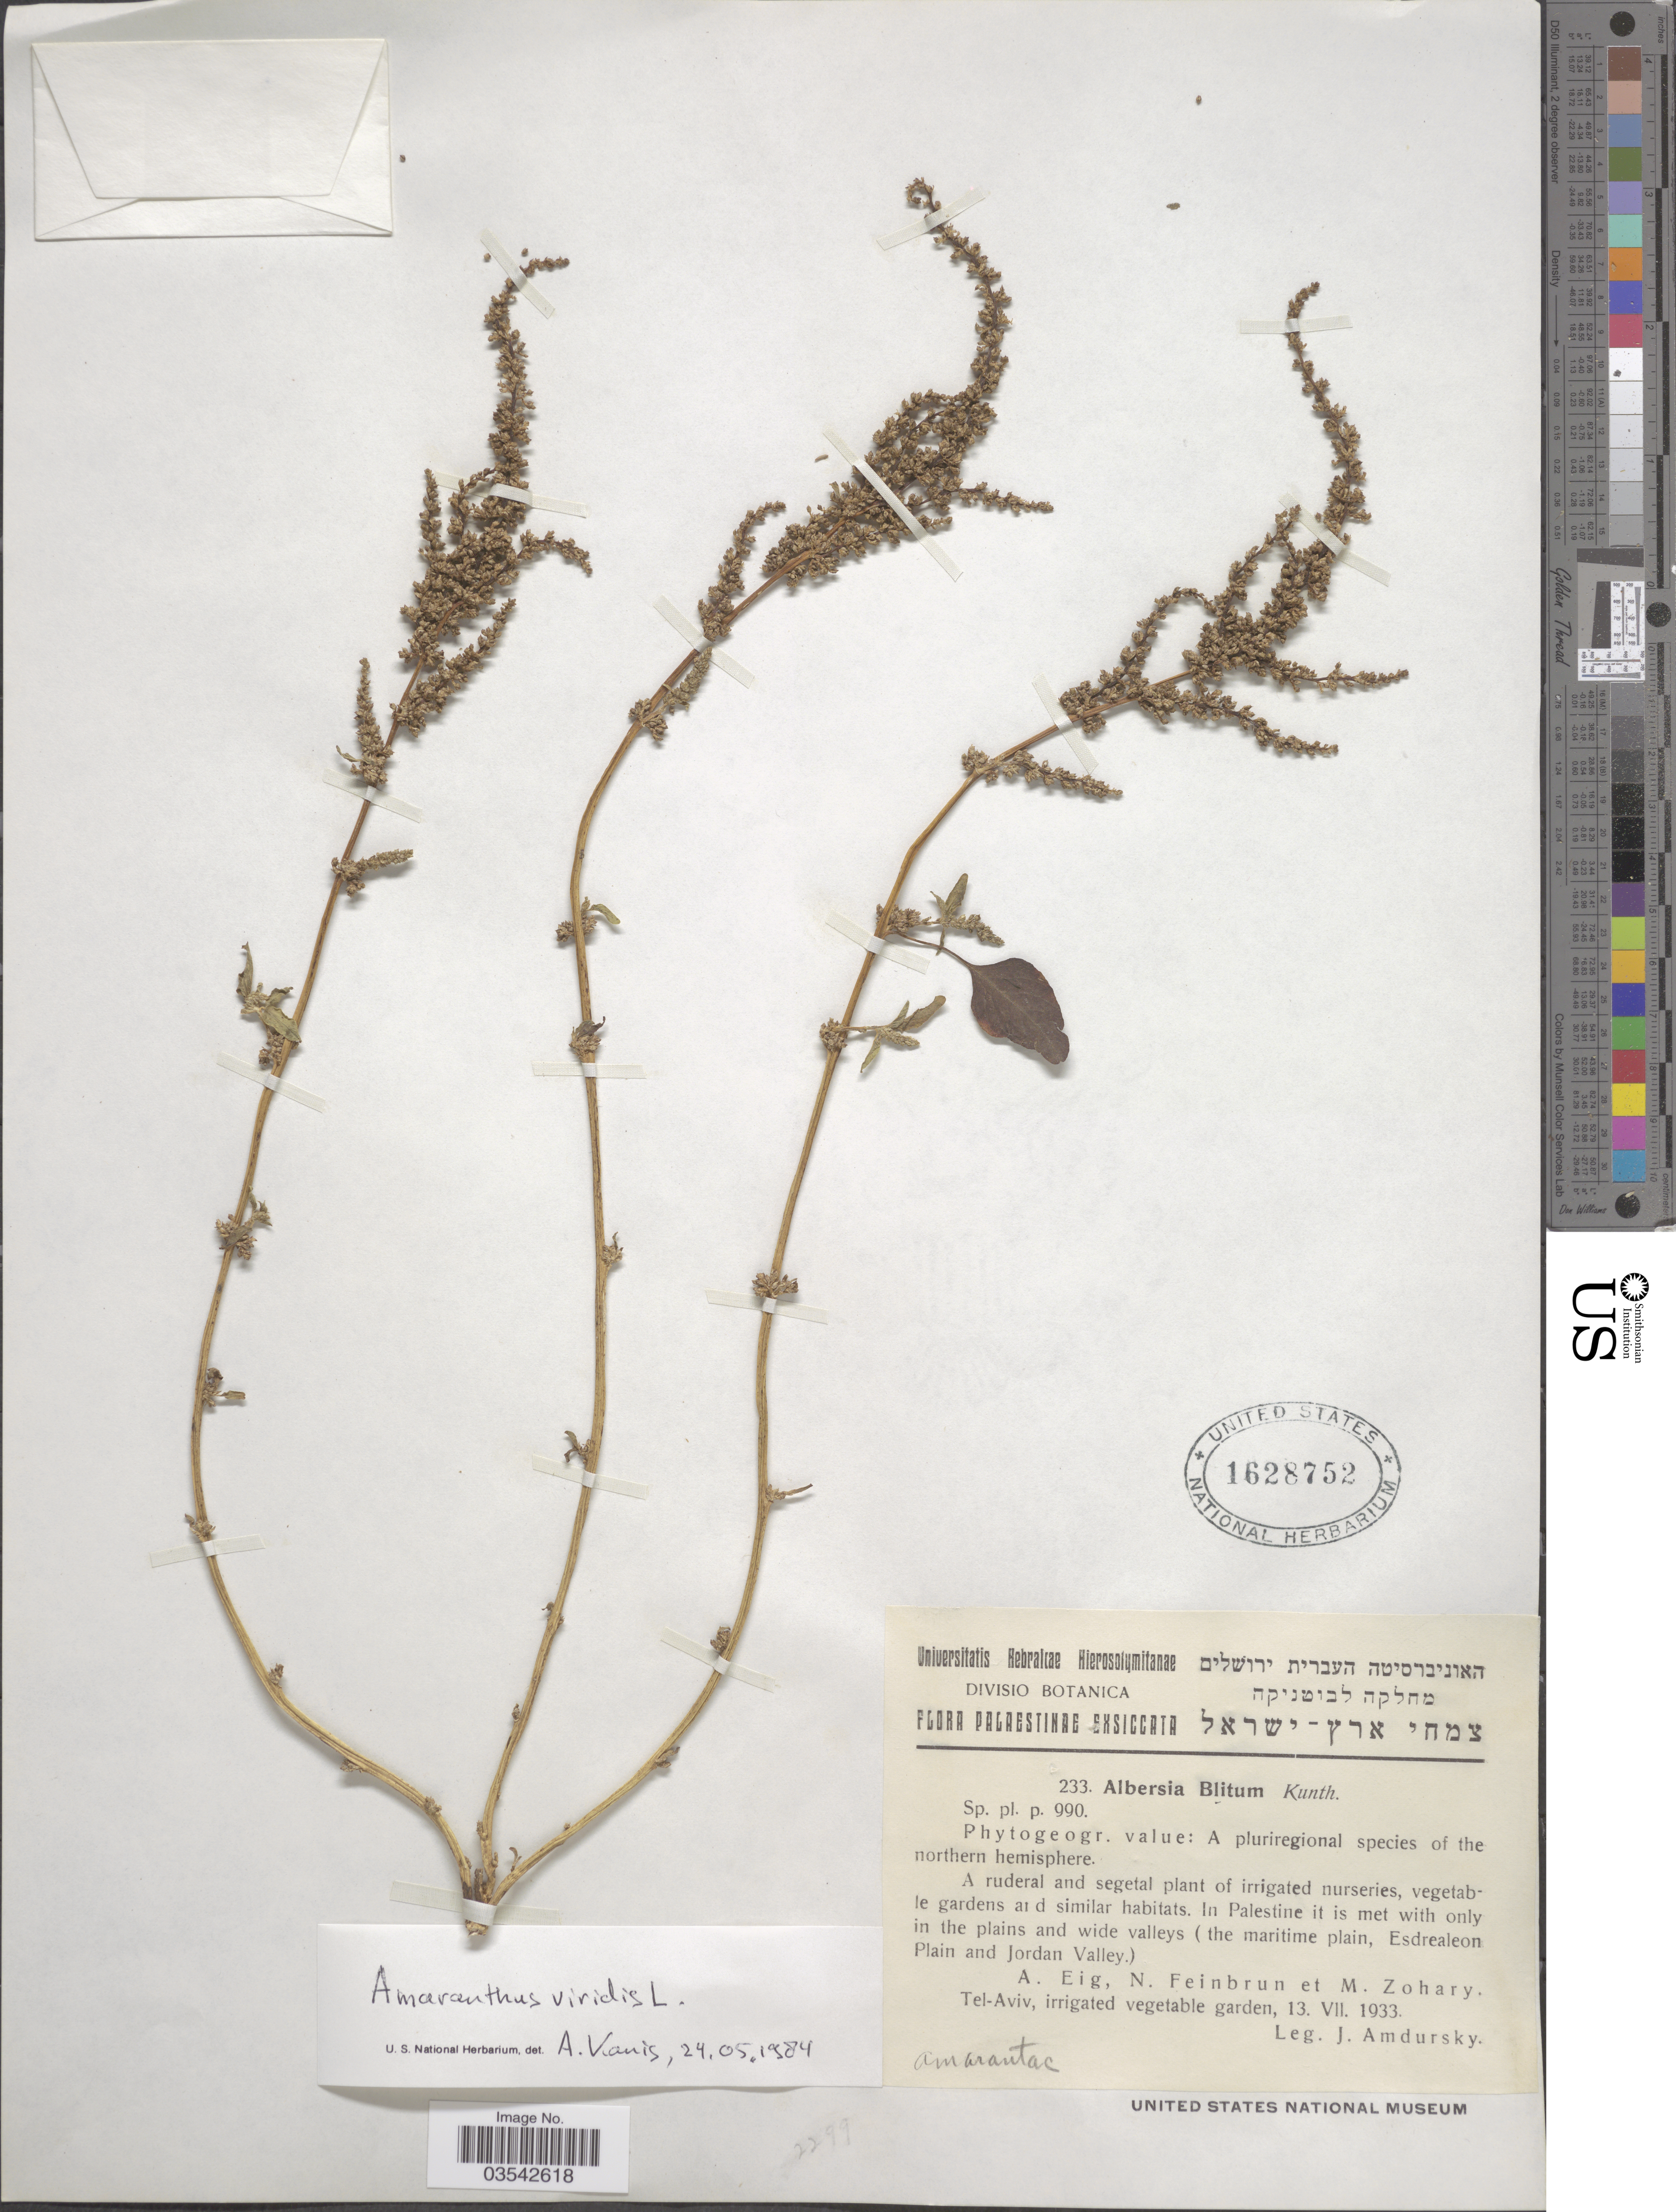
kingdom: Plantae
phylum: Tracheophyta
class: Magnoliopsida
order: Caryophyllales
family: Amaranthaceae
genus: Amaranthus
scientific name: Amaranthus viridis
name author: L.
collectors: I. Amdursky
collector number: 233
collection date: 1933-07-13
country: Israel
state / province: Tel Aviv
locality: Palaestinae. Tel-Aviv, irrigated vegetable garden.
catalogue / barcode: US 1628752